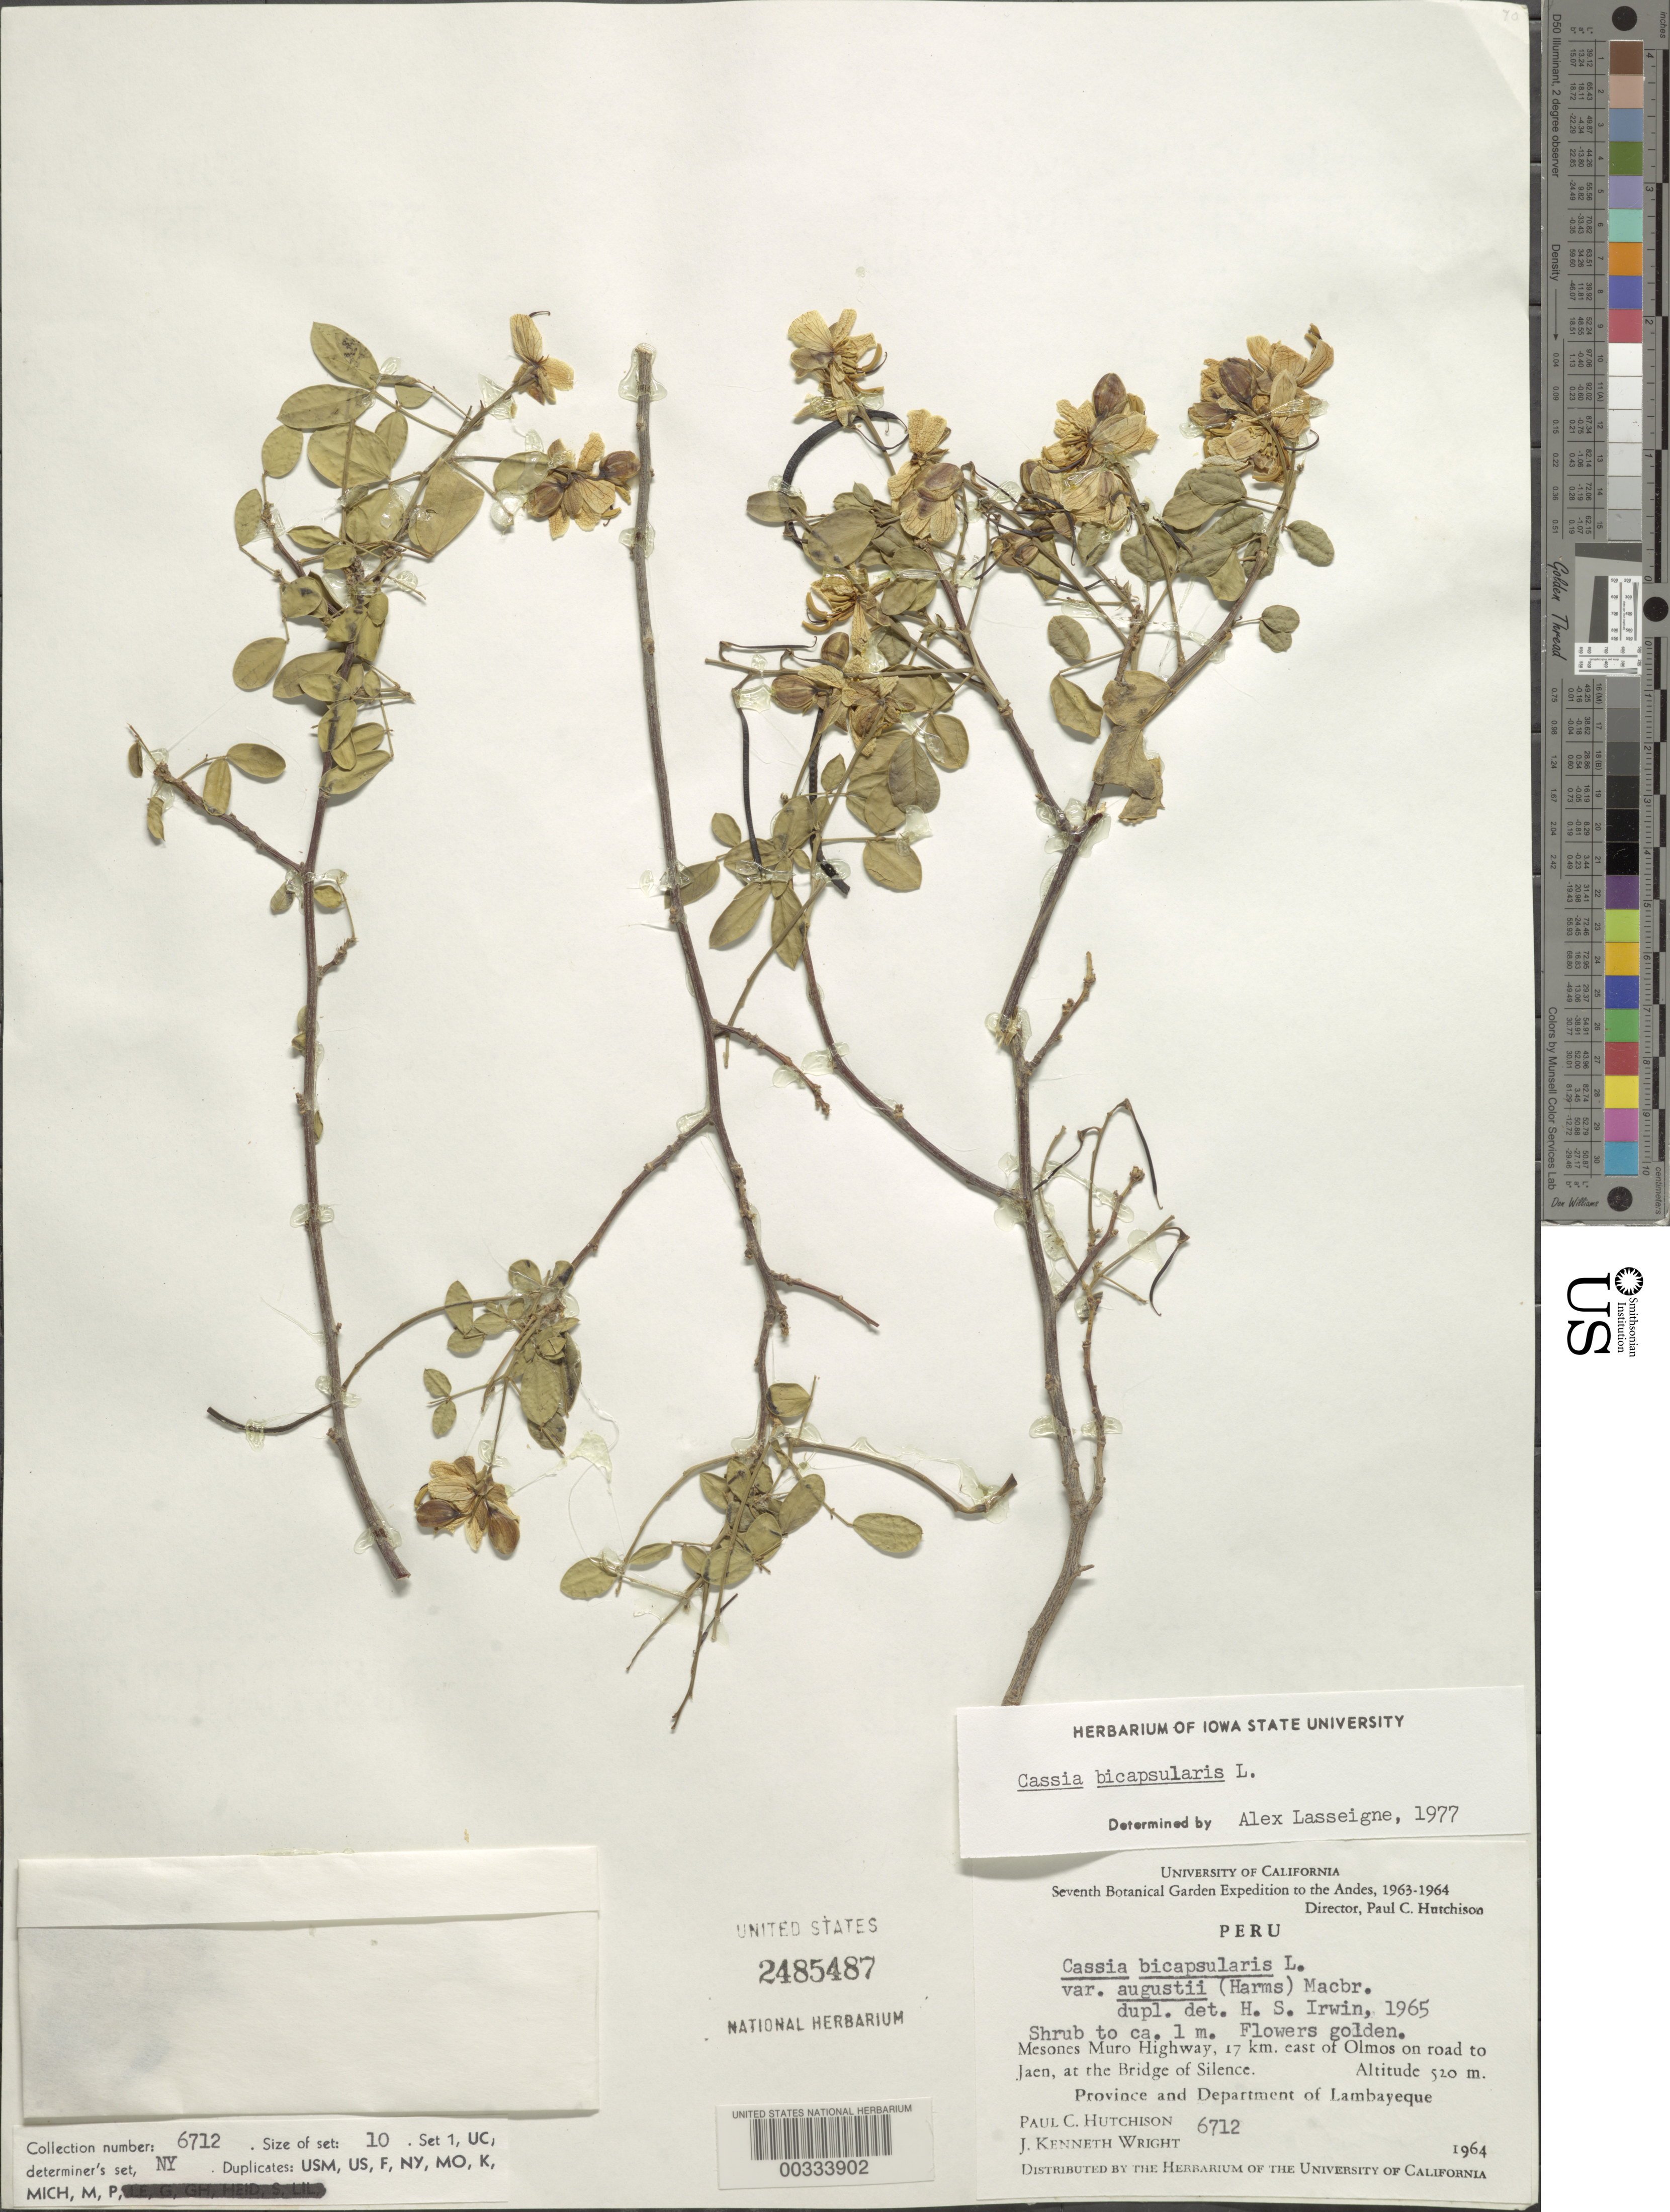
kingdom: Plantae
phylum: Tracheophyta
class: Magnoliopsida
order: Fabales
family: Fabaceae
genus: Senna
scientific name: Senna bicapsularis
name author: (L.) Roxb.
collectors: P. C. Hutchison & J. K. Wright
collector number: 6712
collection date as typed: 1964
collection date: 1964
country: Peru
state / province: Lambayeque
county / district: Lambayeque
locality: Mesones muro highway, 17 km e of olmos on road to jaen, at the bridge of silence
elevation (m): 520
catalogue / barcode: US 2485487